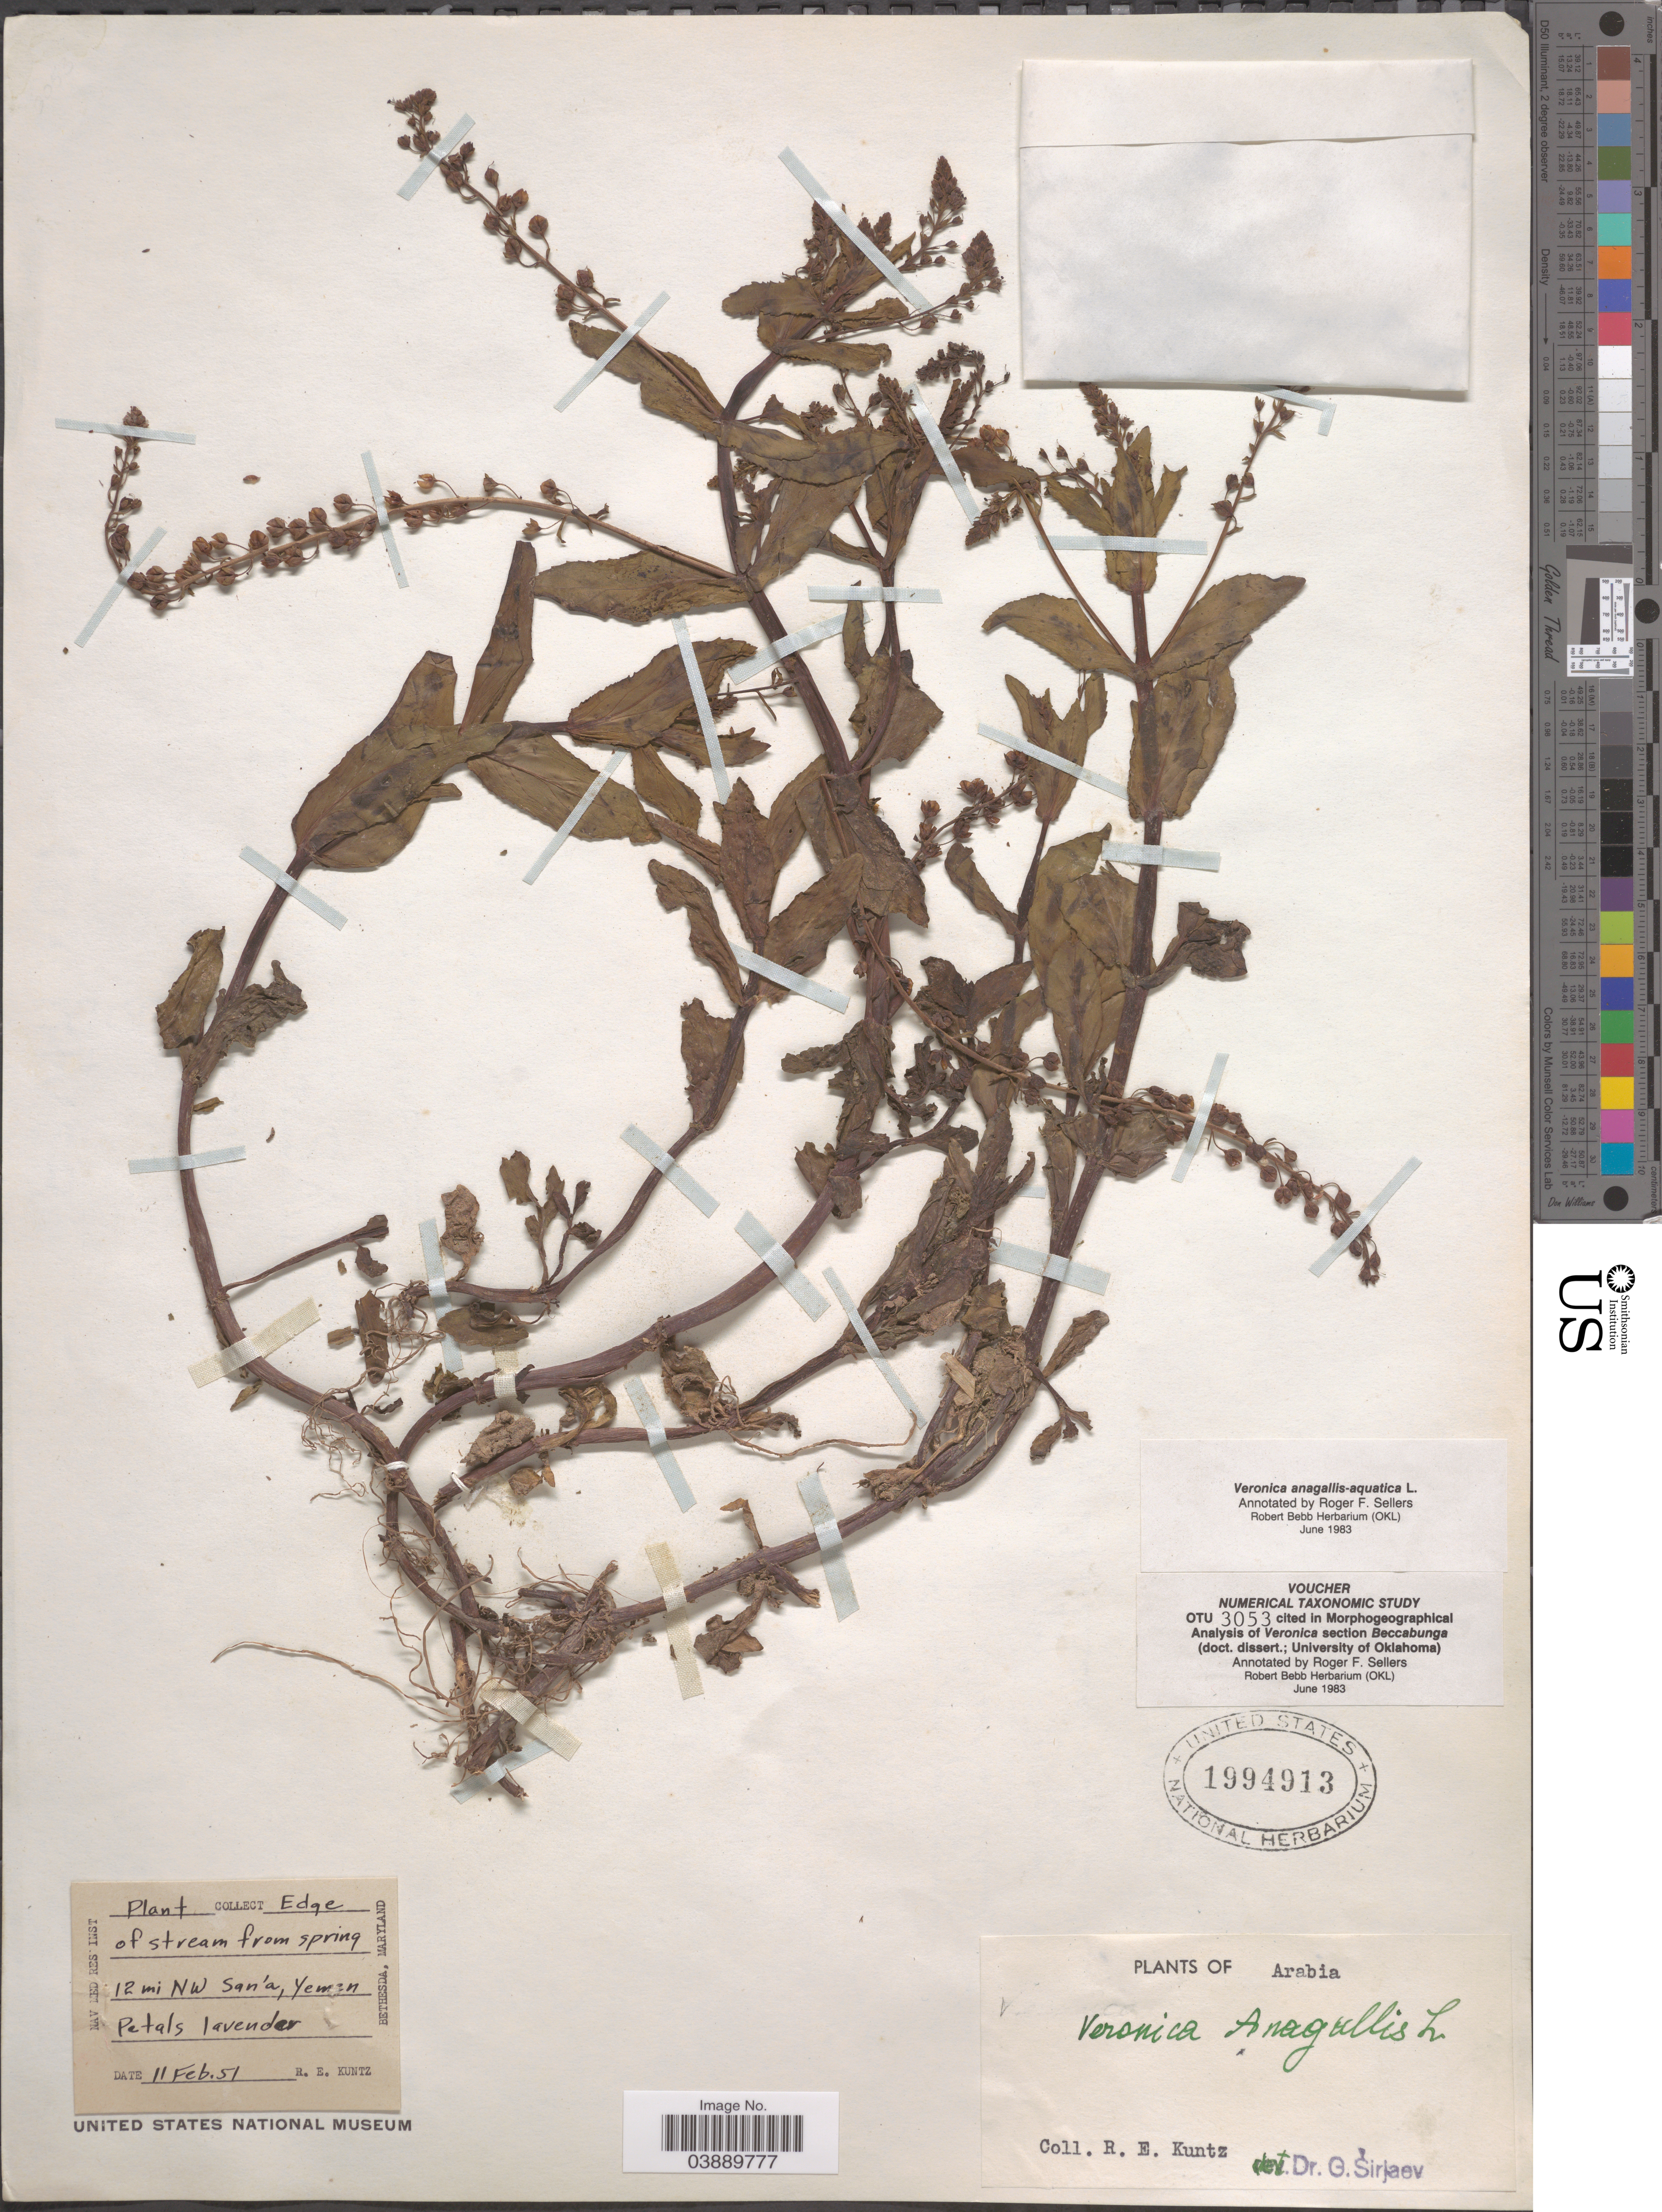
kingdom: Plantae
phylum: Tracheophyta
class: Magnoliopsida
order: Lamiales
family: Plantaginaceae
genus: Veronica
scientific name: Veronica anagallis-aquatica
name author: L.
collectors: R. E. Kuntz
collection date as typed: Transcribed d/m/y: 11/2/51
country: Yemen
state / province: San'a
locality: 12 mi NW San'a.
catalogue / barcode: US 1994913